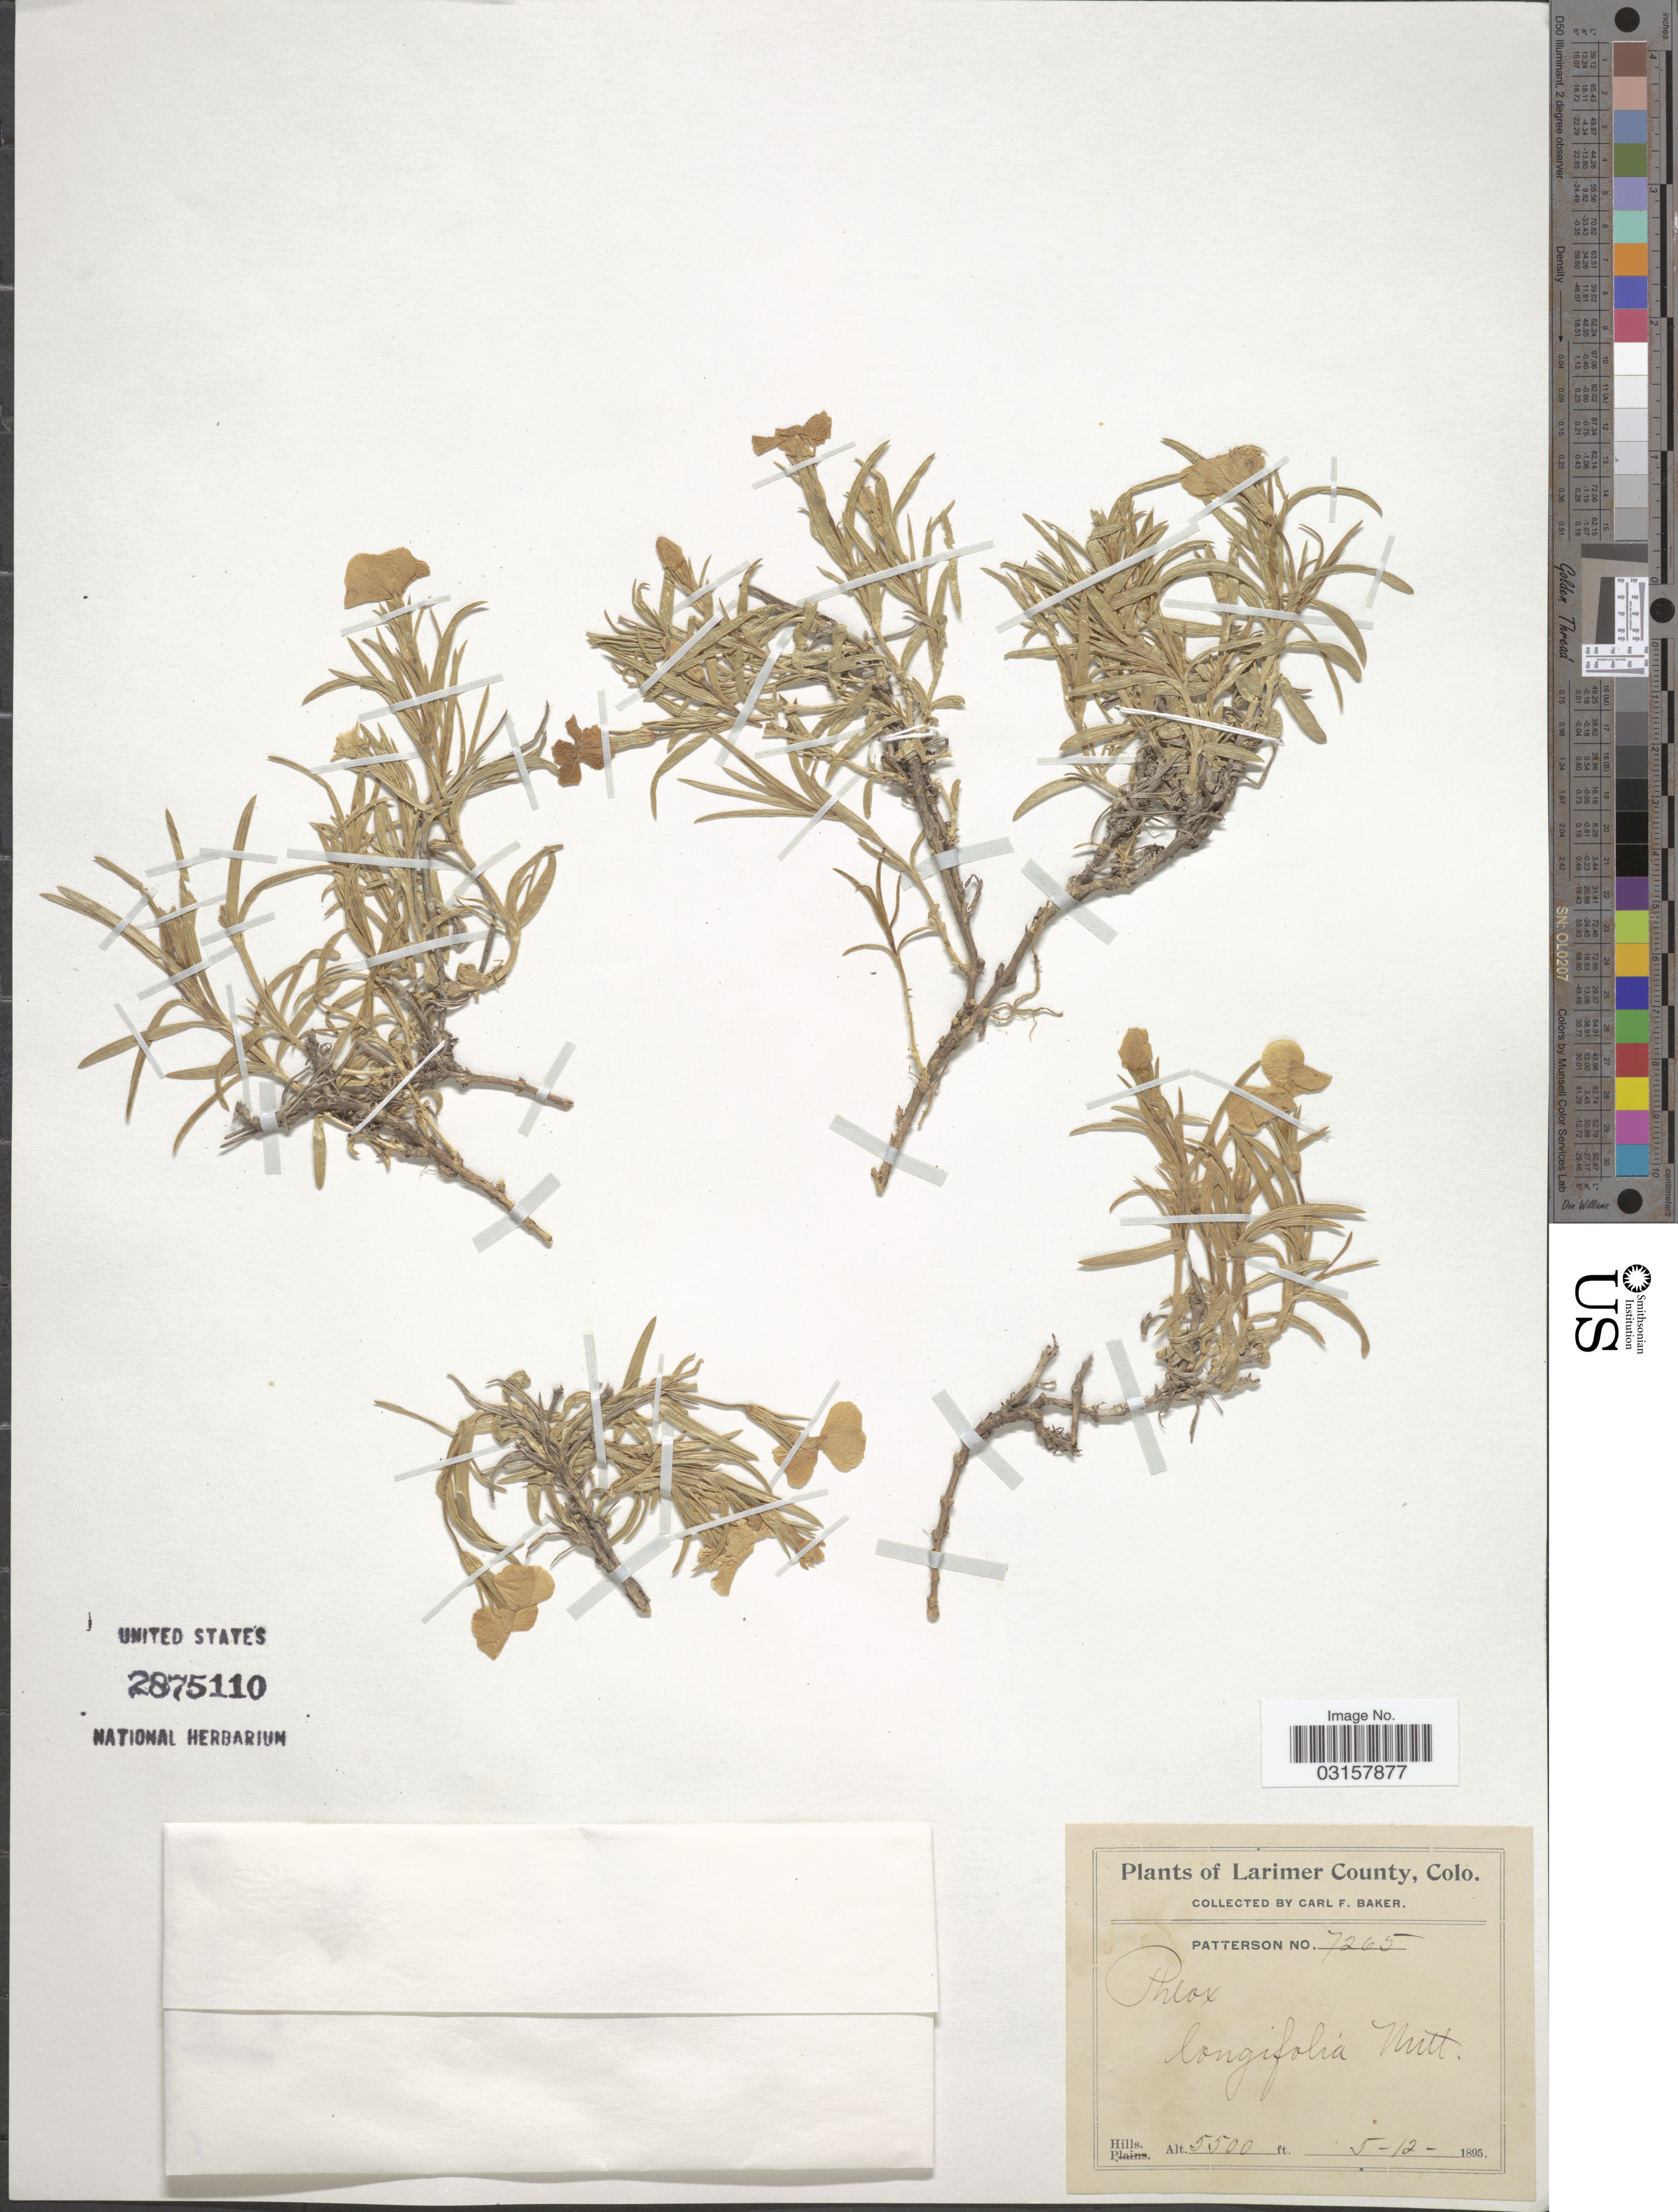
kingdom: Plantae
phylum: Tracheophyta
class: Magnoliopsida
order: Ericales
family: Polemoniaceae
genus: Phlox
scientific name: Phlox longifolia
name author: Nutt.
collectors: C. F. Baker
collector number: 7265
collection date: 1895-05-12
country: United States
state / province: Colorado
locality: Larimer County.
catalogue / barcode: US 2875110